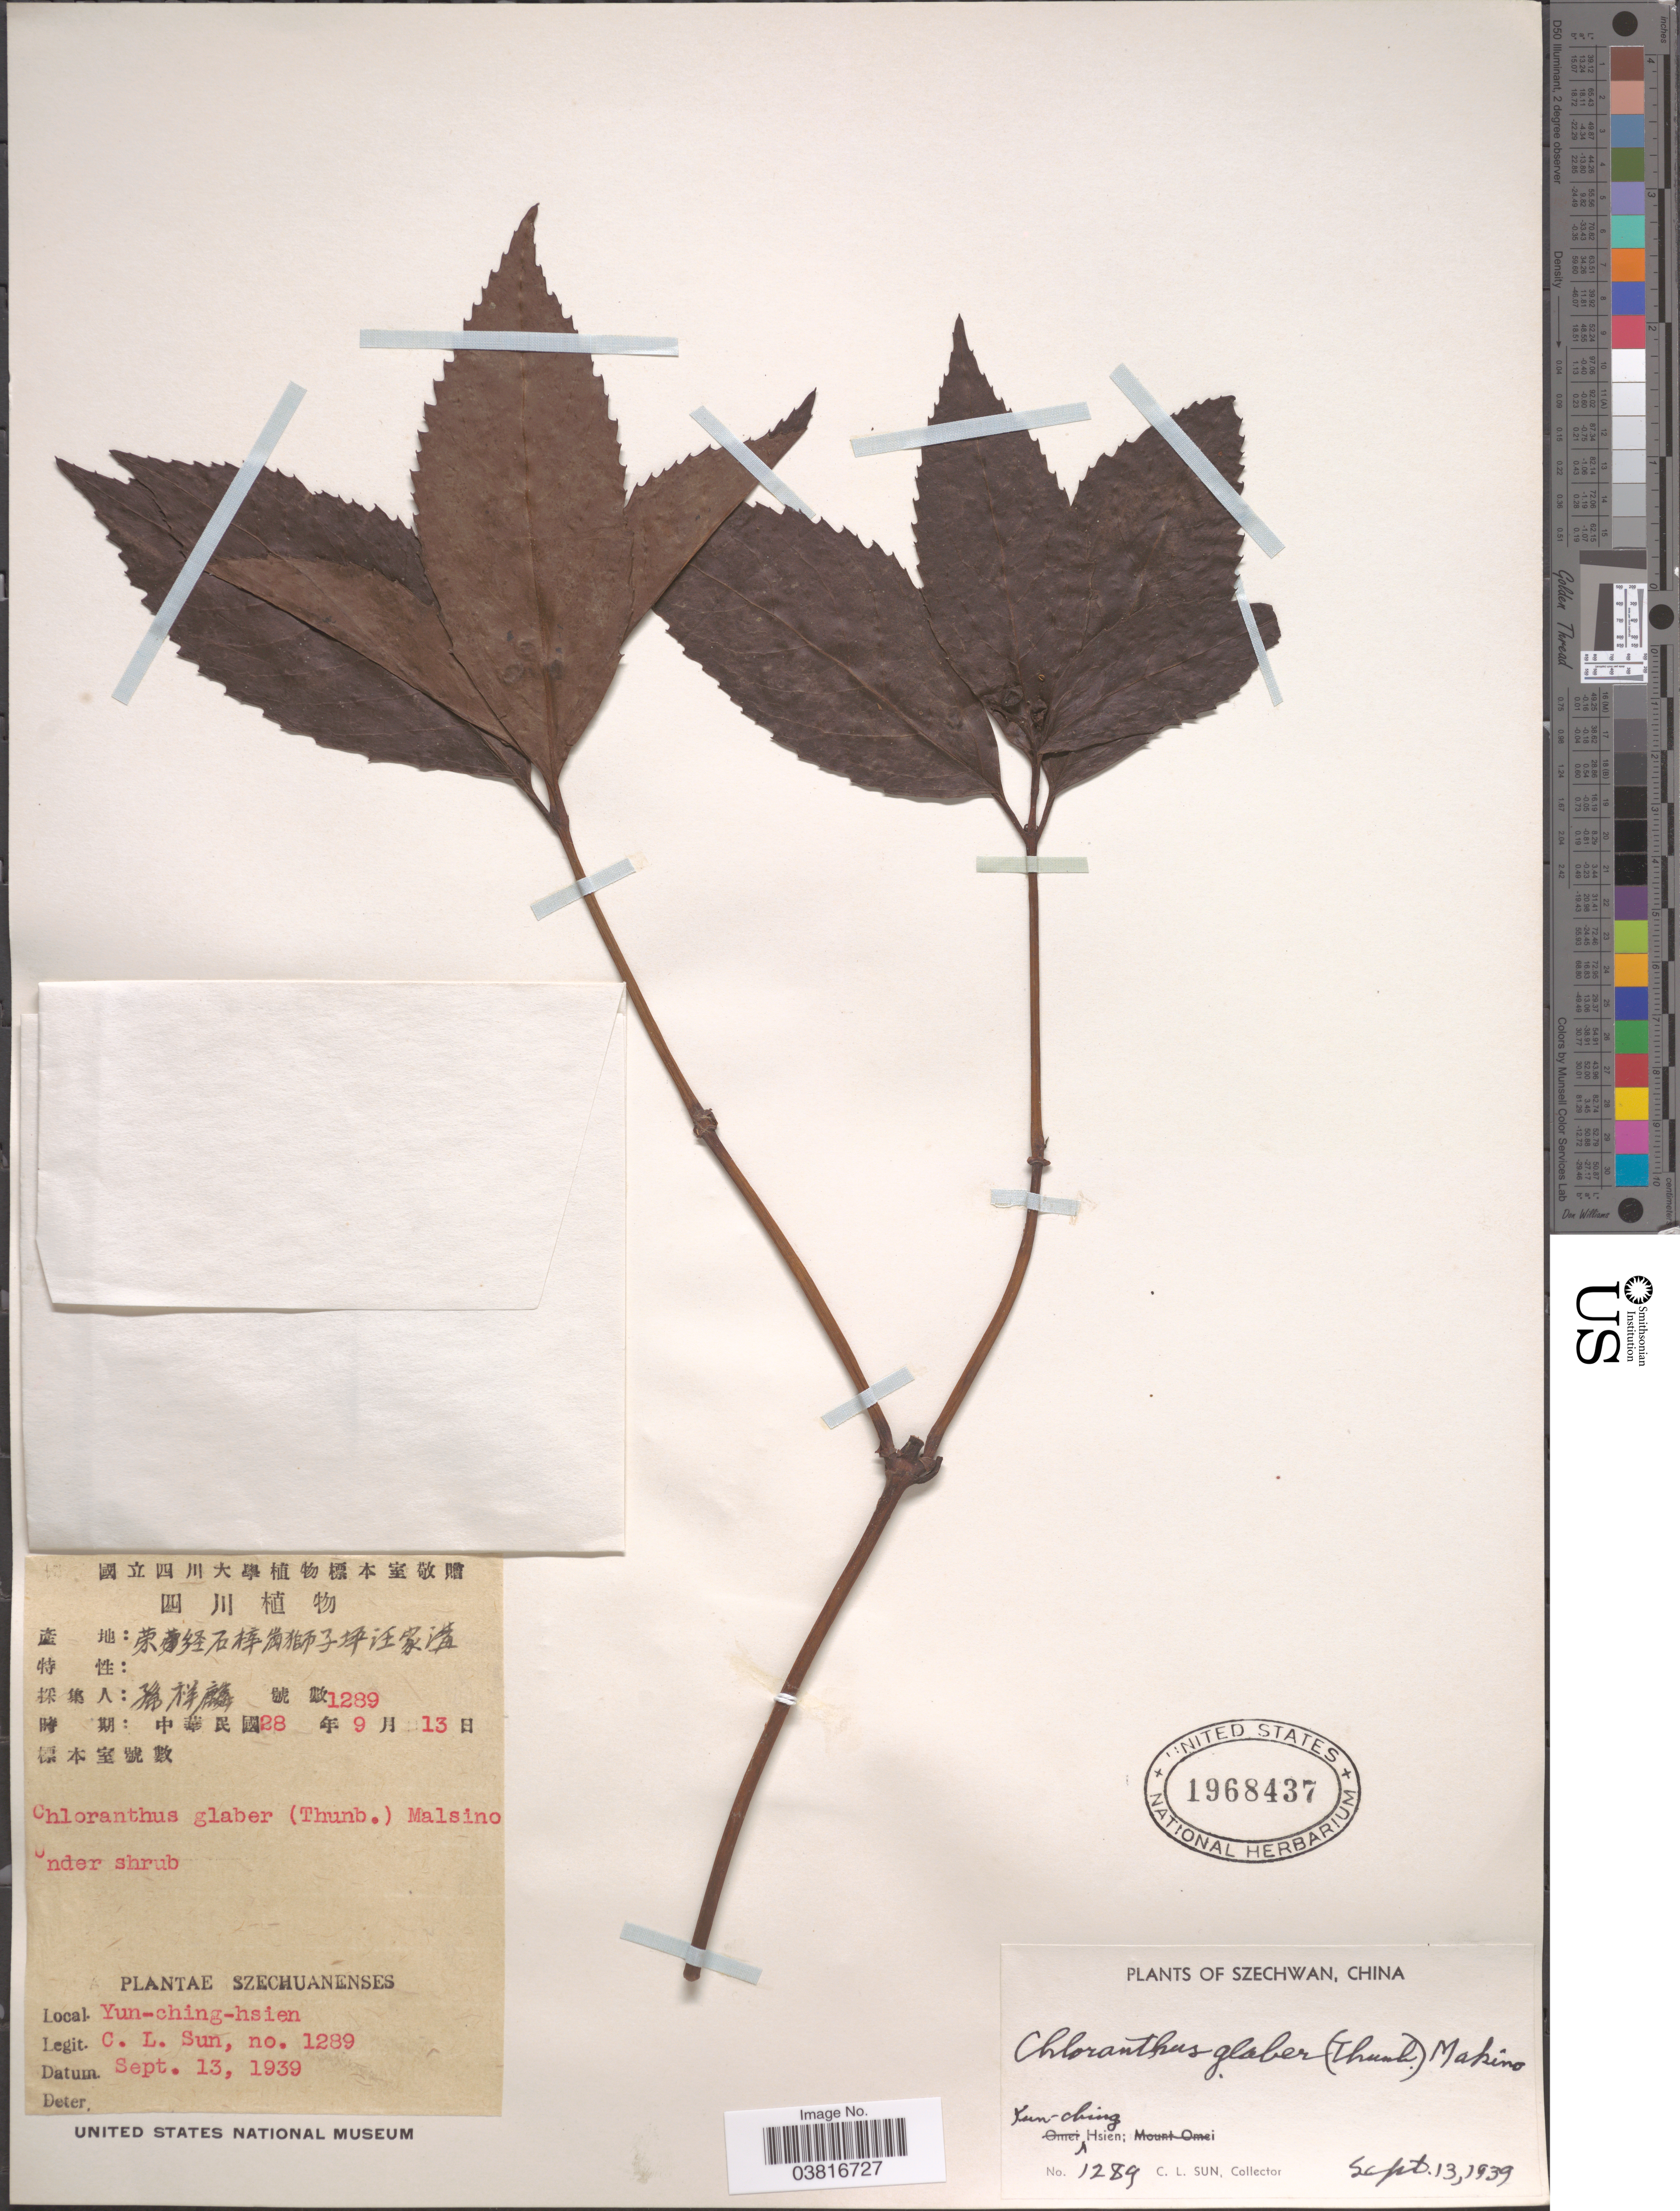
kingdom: Plantae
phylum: Tracheophyta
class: Magnoliopsida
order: Chloranthales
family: Chloranthaceae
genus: Chloranthus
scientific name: Chloranthus glabra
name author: (Thunb.) Makino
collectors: C. Sun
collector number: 1289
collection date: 1939-09-13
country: China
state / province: Sichuan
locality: Szechwan. Yun-ching-Hsien.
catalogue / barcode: US 1968437